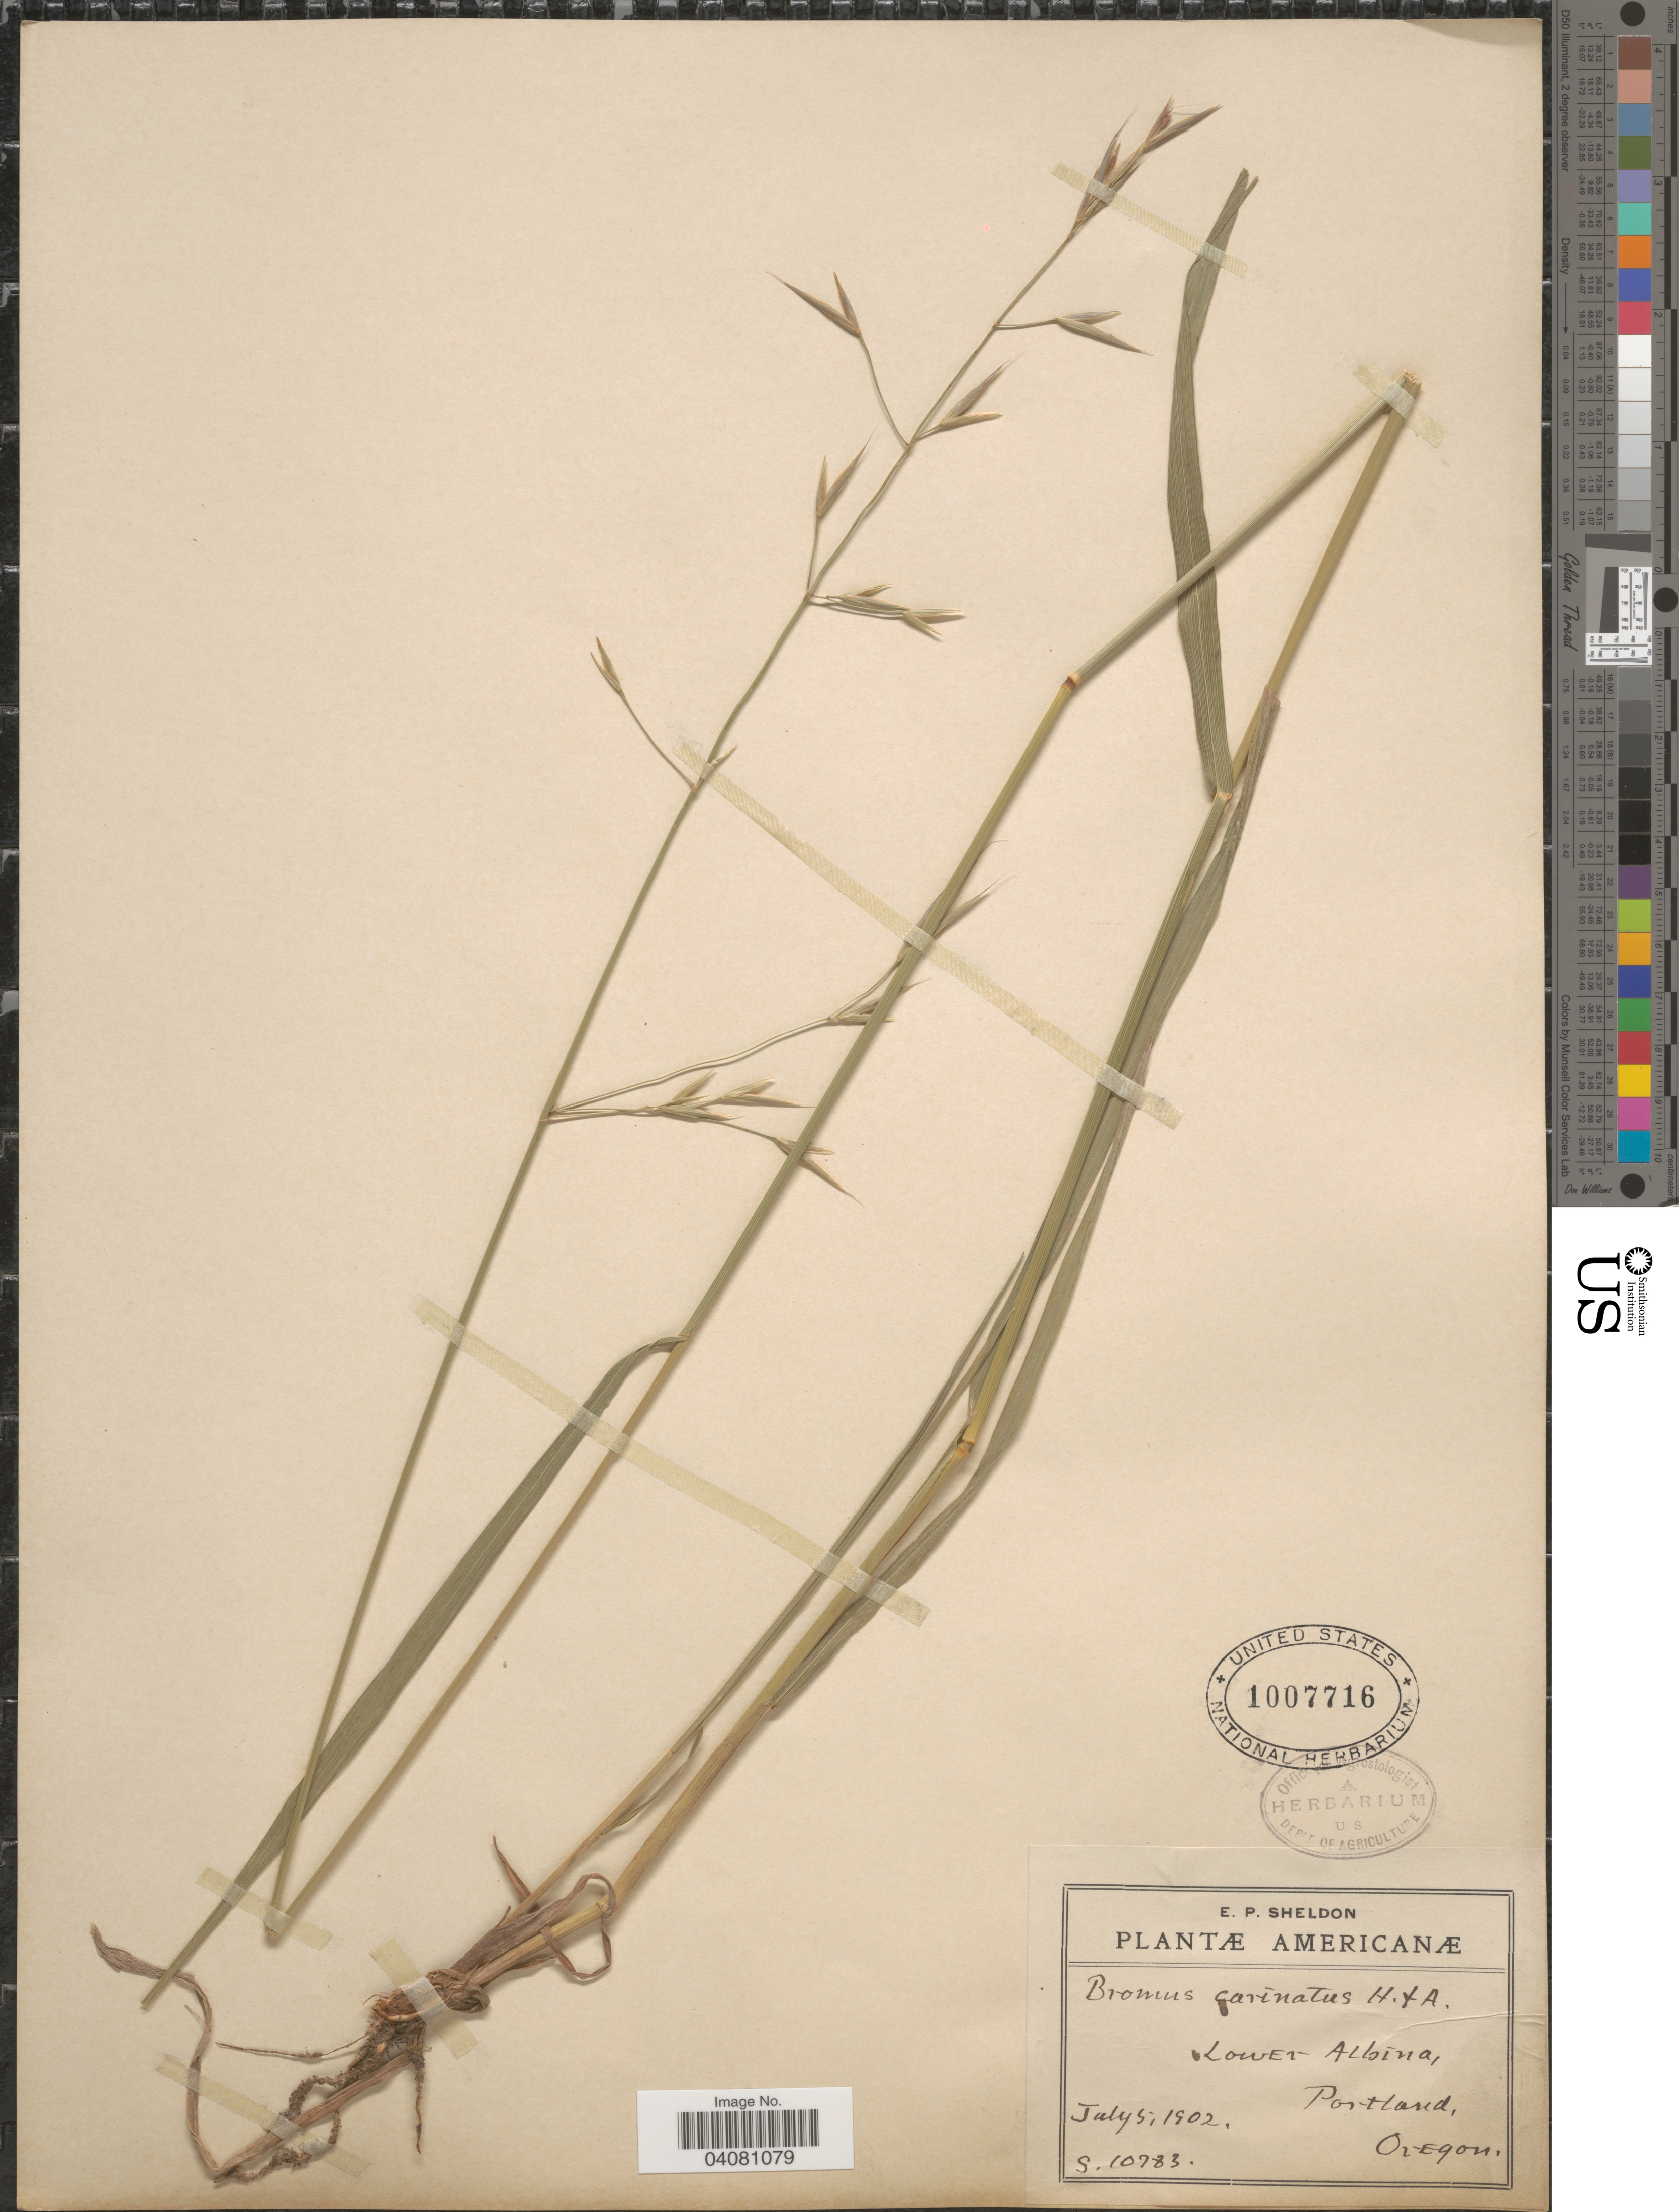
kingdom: Plantae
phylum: Tracheophyta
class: Liliopsida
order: Poales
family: Poaceae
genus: Bromus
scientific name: Bromus carinatus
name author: Hook. & Arn.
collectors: E. P. Sheldon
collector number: S.10783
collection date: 1902-07-05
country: United States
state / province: Oregon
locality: Lower Albina, Portland.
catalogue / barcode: US 1007716